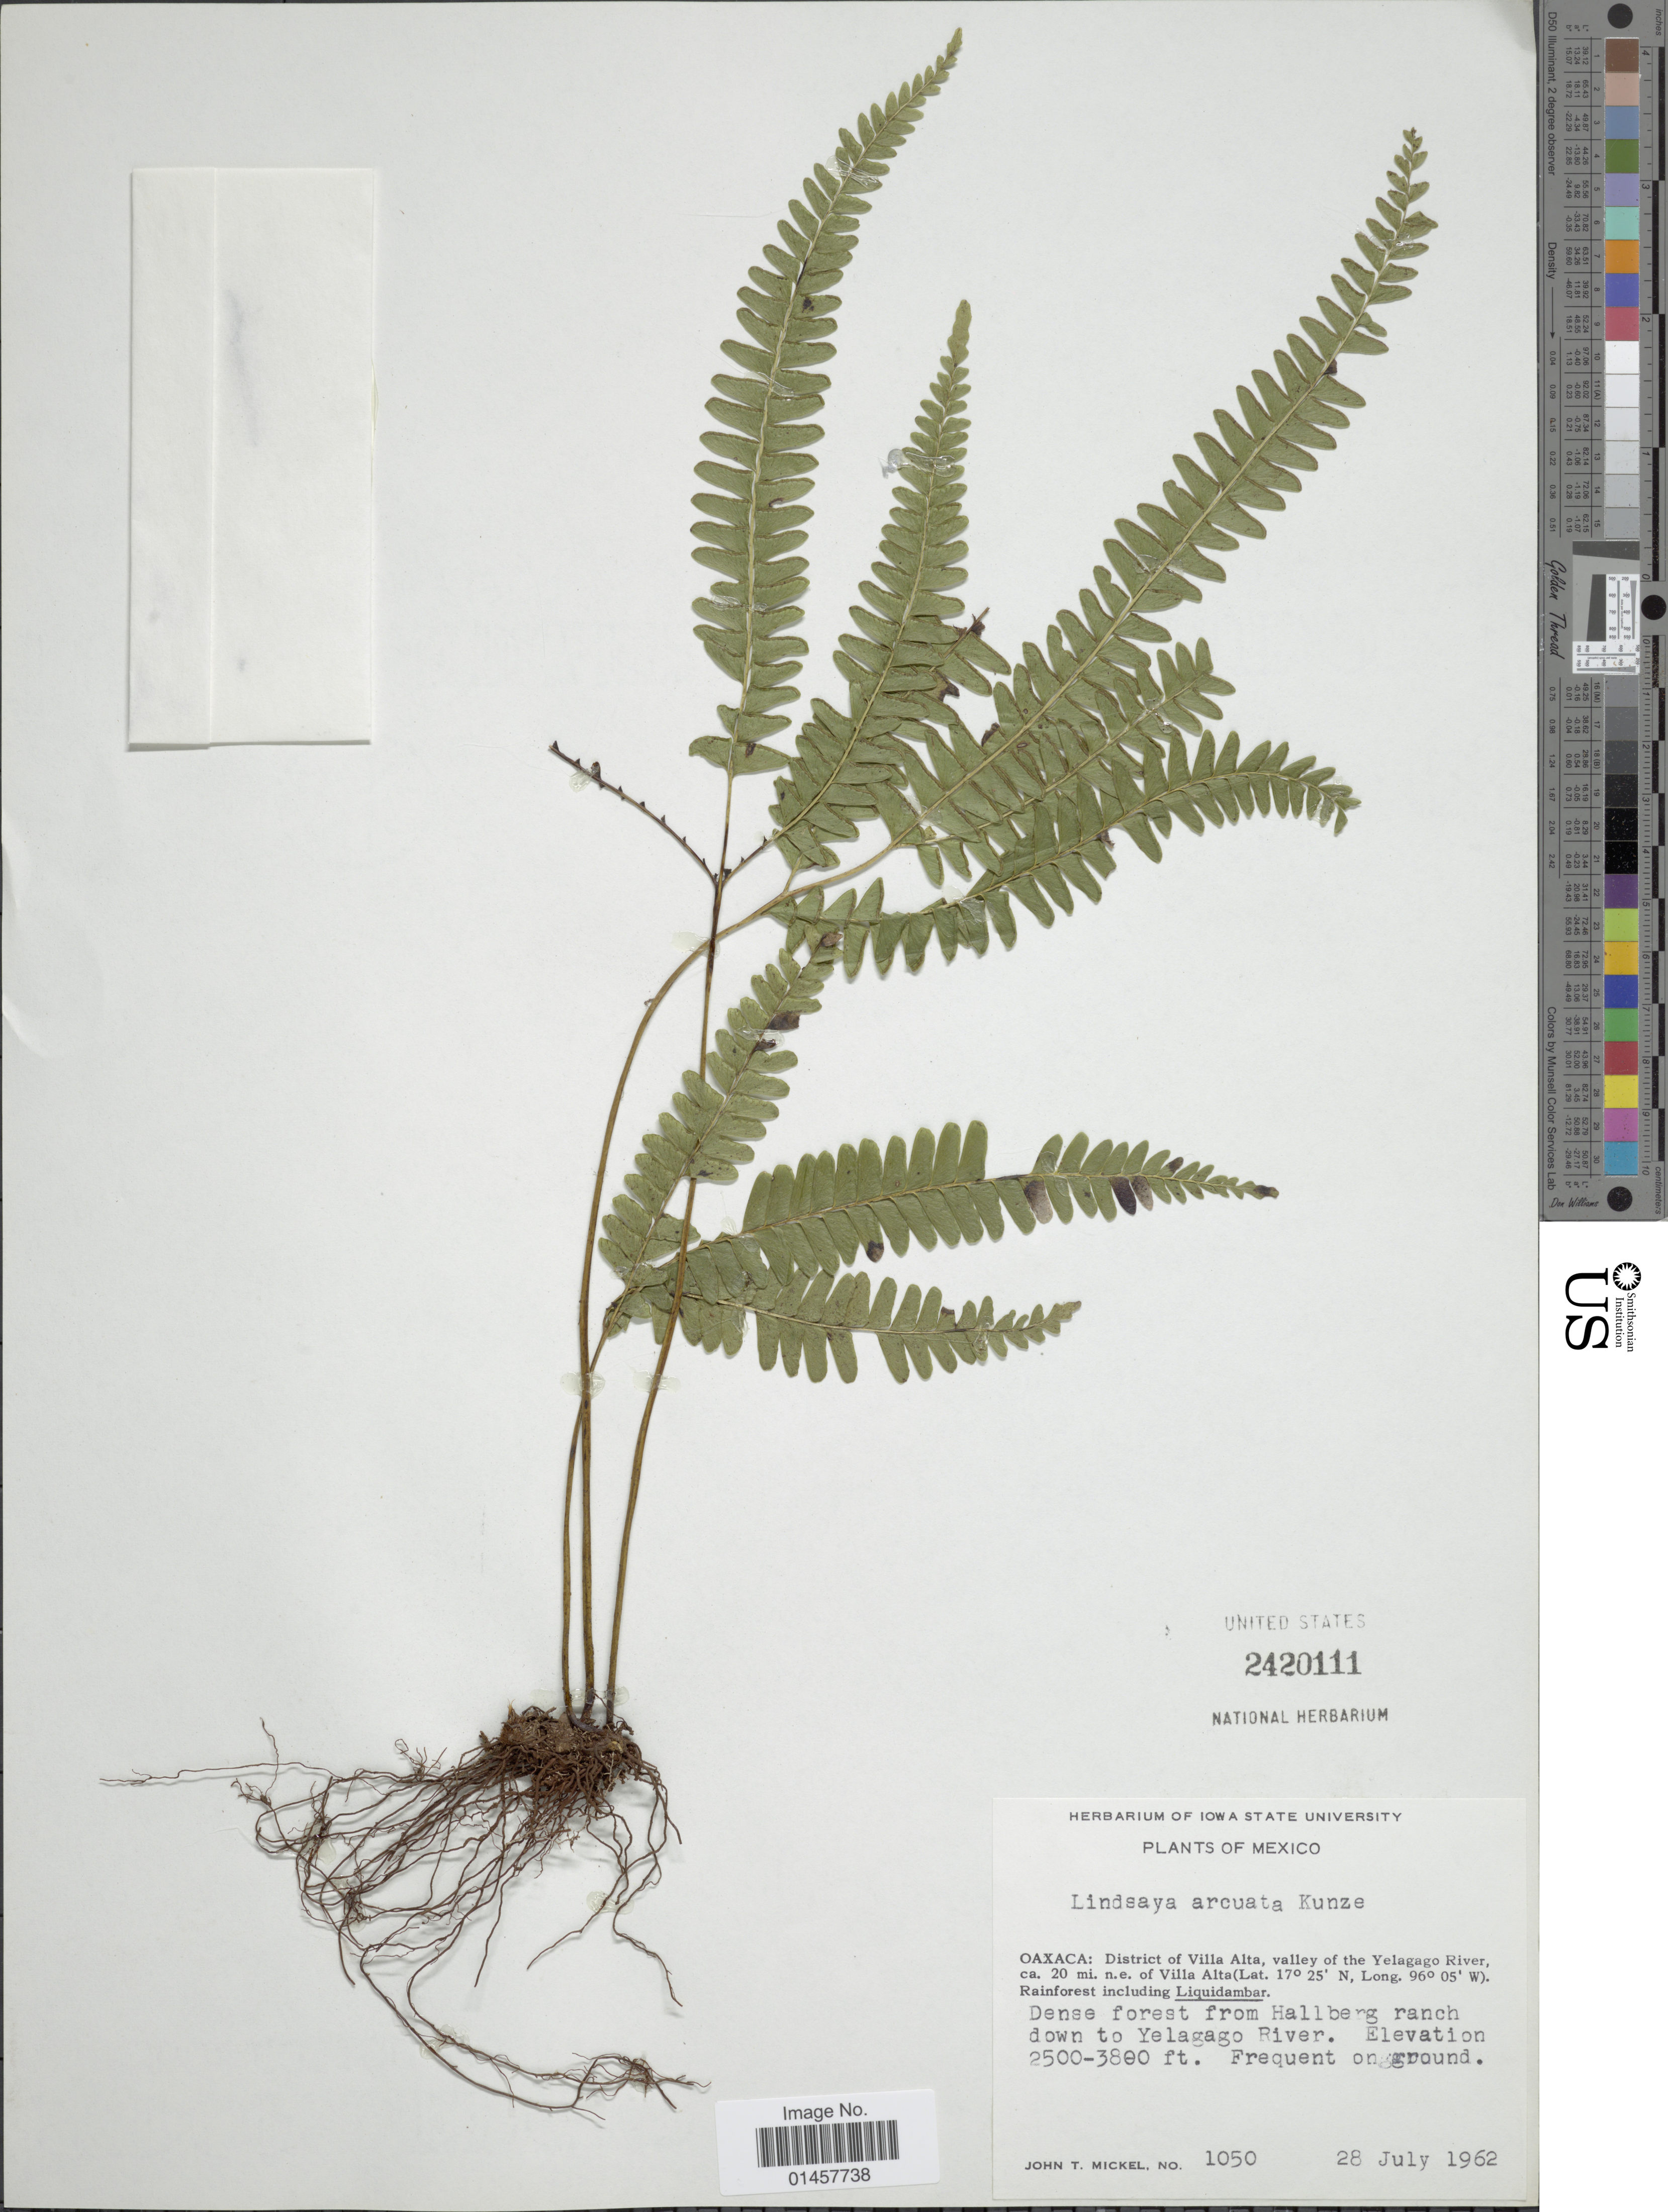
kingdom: Plantae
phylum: Tracheophyta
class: Polypodiopsida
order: Polypodiales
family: Lindsaeaceae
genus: Lindsaea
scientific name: Lindsaea arcuata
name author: Kunze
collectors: J. T. Mickel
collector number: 1050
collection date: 1962-07-28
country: Mexico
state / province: Oaxaca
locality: Oaxaca: District of Villa Alta, valley of the Yelagogo River, ca. 20mi. n.e. of Villa Alta, dense forest from Hallberg ranch down to Yelagago River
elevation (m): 762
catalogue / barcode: US 2420111